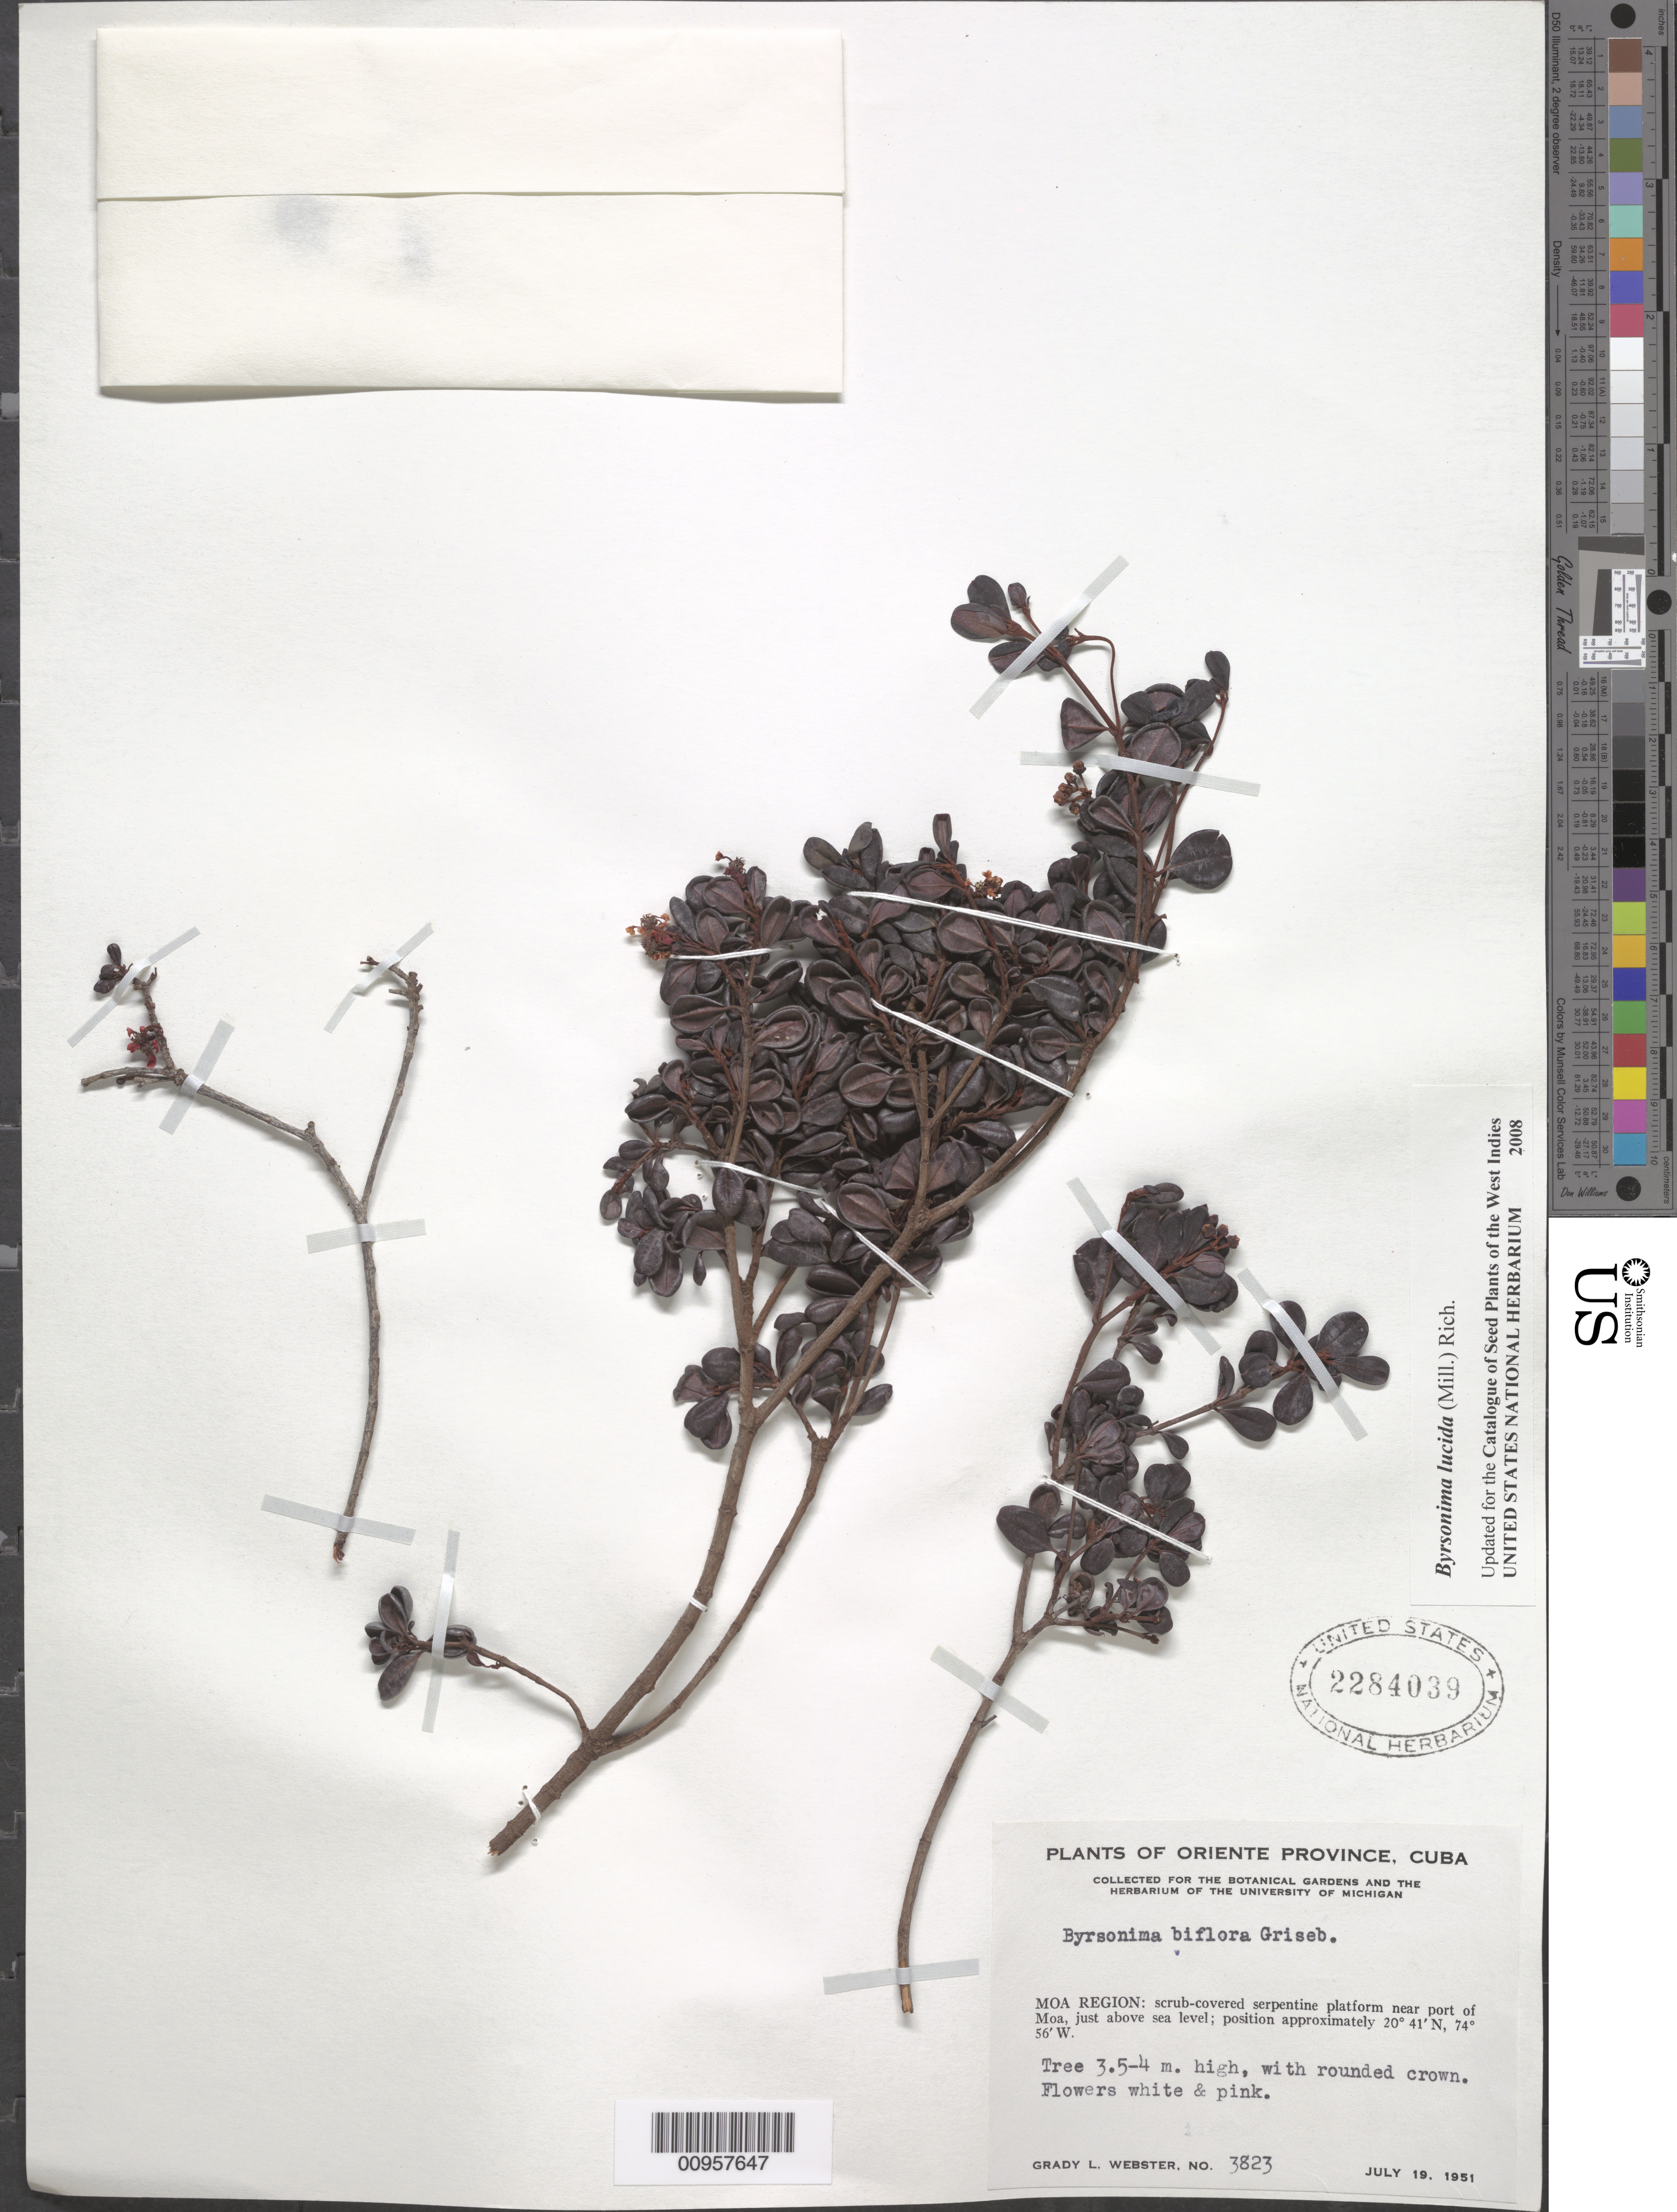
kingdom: Plantae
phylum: Tracheophyta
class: Magnoliopsida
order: Malpighiales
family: Malpighiaceae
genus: Byrsonima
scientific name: Byrsonima lucida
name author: (Mill.) DC.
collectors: G. L. Webster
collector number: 3823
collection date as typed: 19 Jul 1951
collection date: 1951-07-19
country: Cuba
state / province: Holguín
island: Cuba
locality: Moa Region, near port of Moa [Oriente]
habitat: Scrub-covered serpentine platform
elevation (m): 0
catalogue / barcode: US 2284039